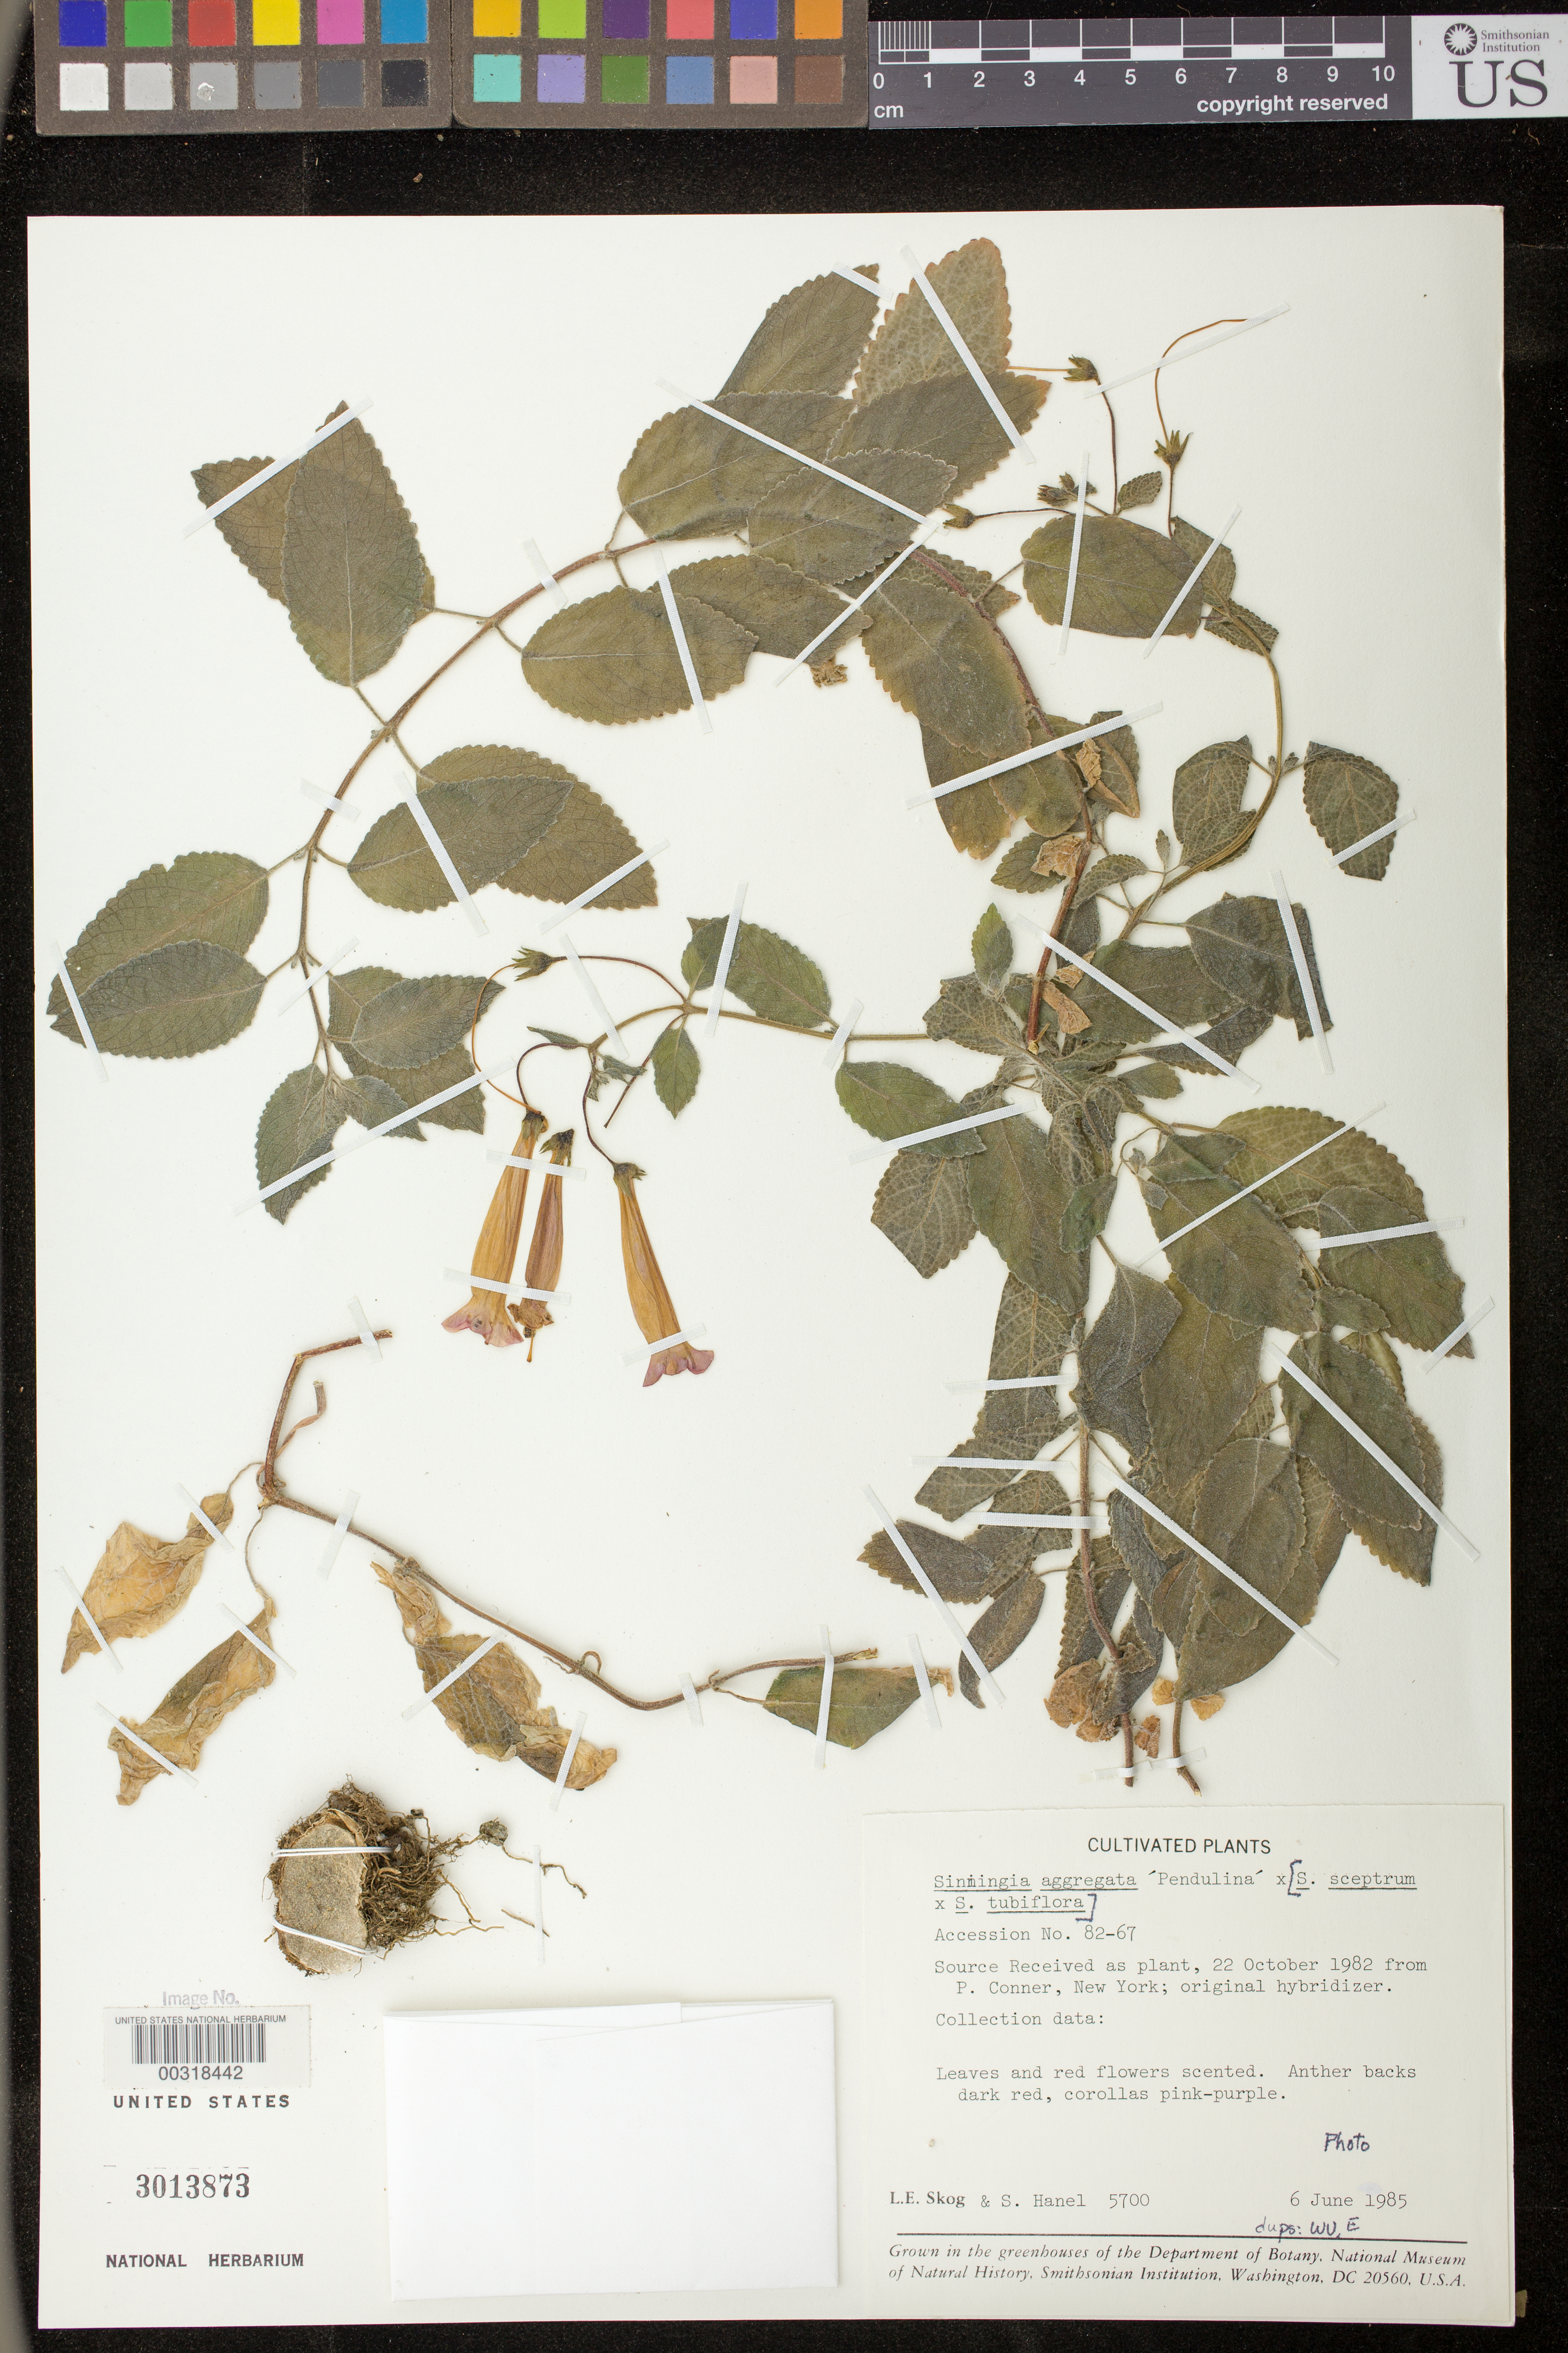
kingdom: Plantae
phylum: Tracheophyta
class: Magnoliopsida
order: Lamiales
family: Gesneriaceae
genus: Sinningia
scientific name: Sinningia hybrid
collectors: L. E. Skog & S. Hanel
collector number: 5700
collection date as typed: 06 Jun 1985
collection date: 1985-06-06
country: United States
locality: U.S.A.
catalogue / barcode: US 3013873